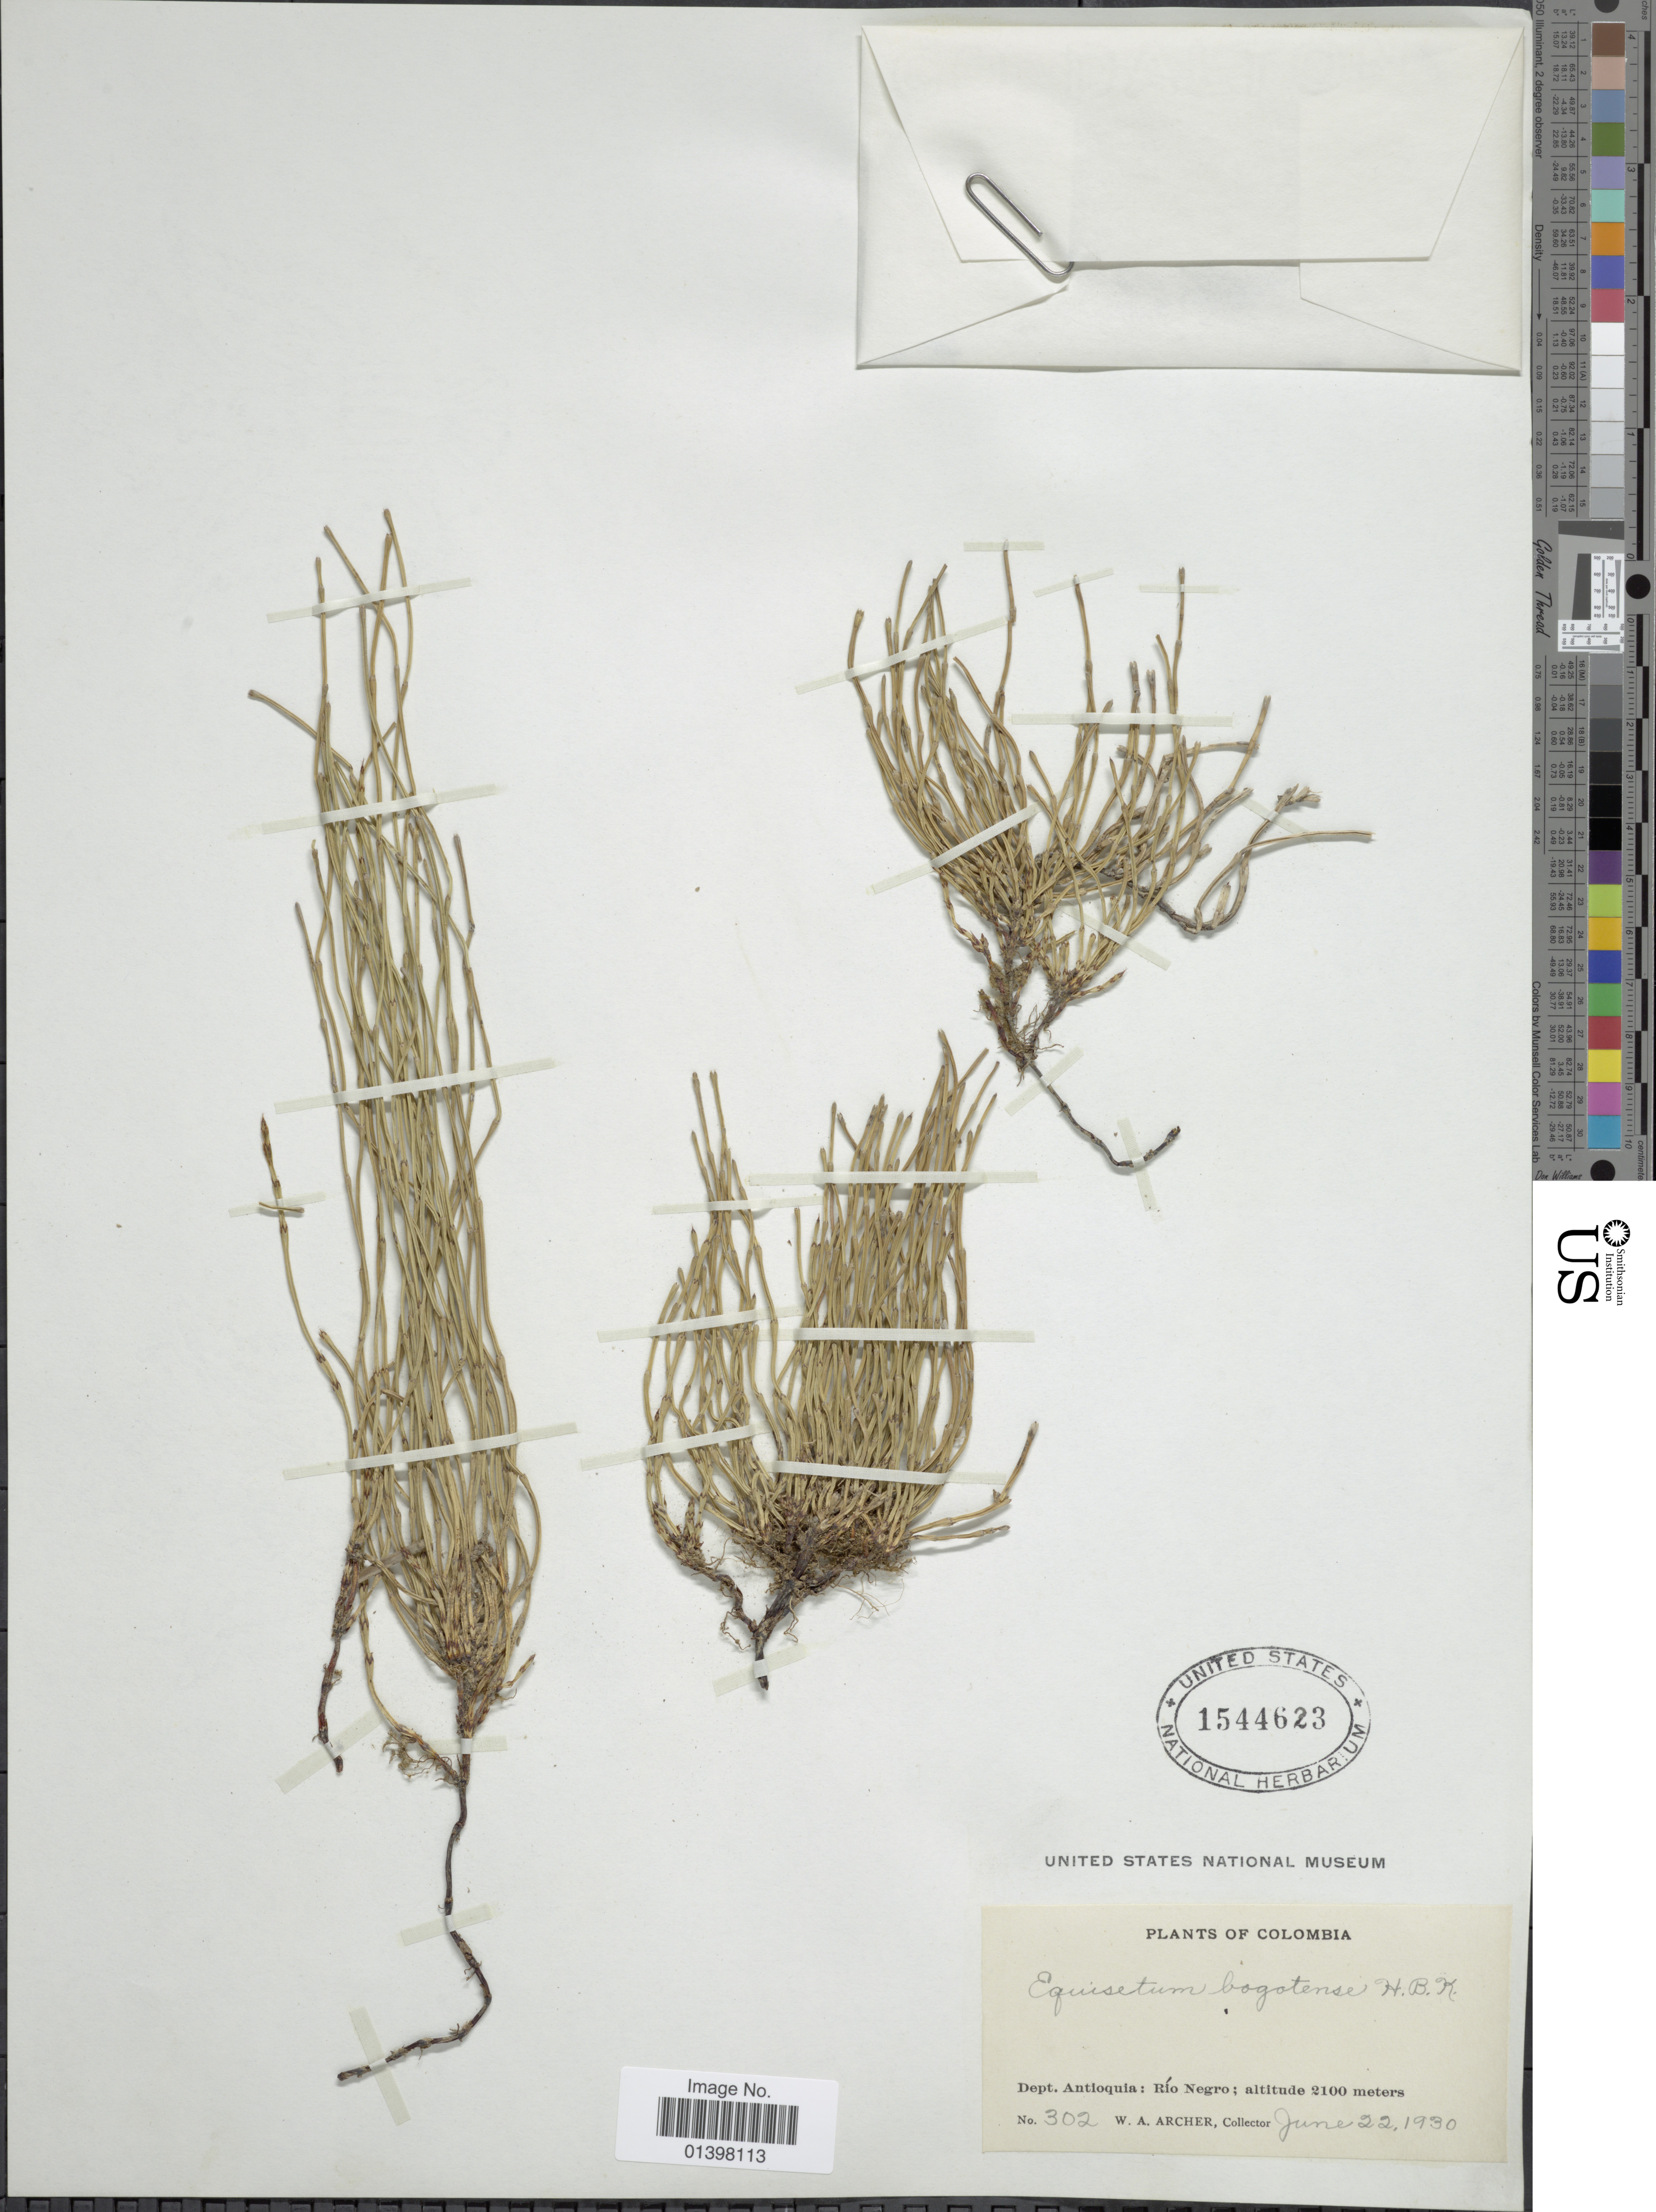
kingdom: Plantae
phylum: Tracheophyta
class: Polypodiopsida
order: Equisetales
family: Equisetaceae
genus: Equisetum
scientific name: Equisetum bogotense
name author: Kunth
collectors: W. A. Archer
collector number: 302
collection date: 1930-06-22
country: Colombia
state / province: Antioquia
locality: Río Negro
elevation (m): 2100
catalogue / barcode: US 1544623